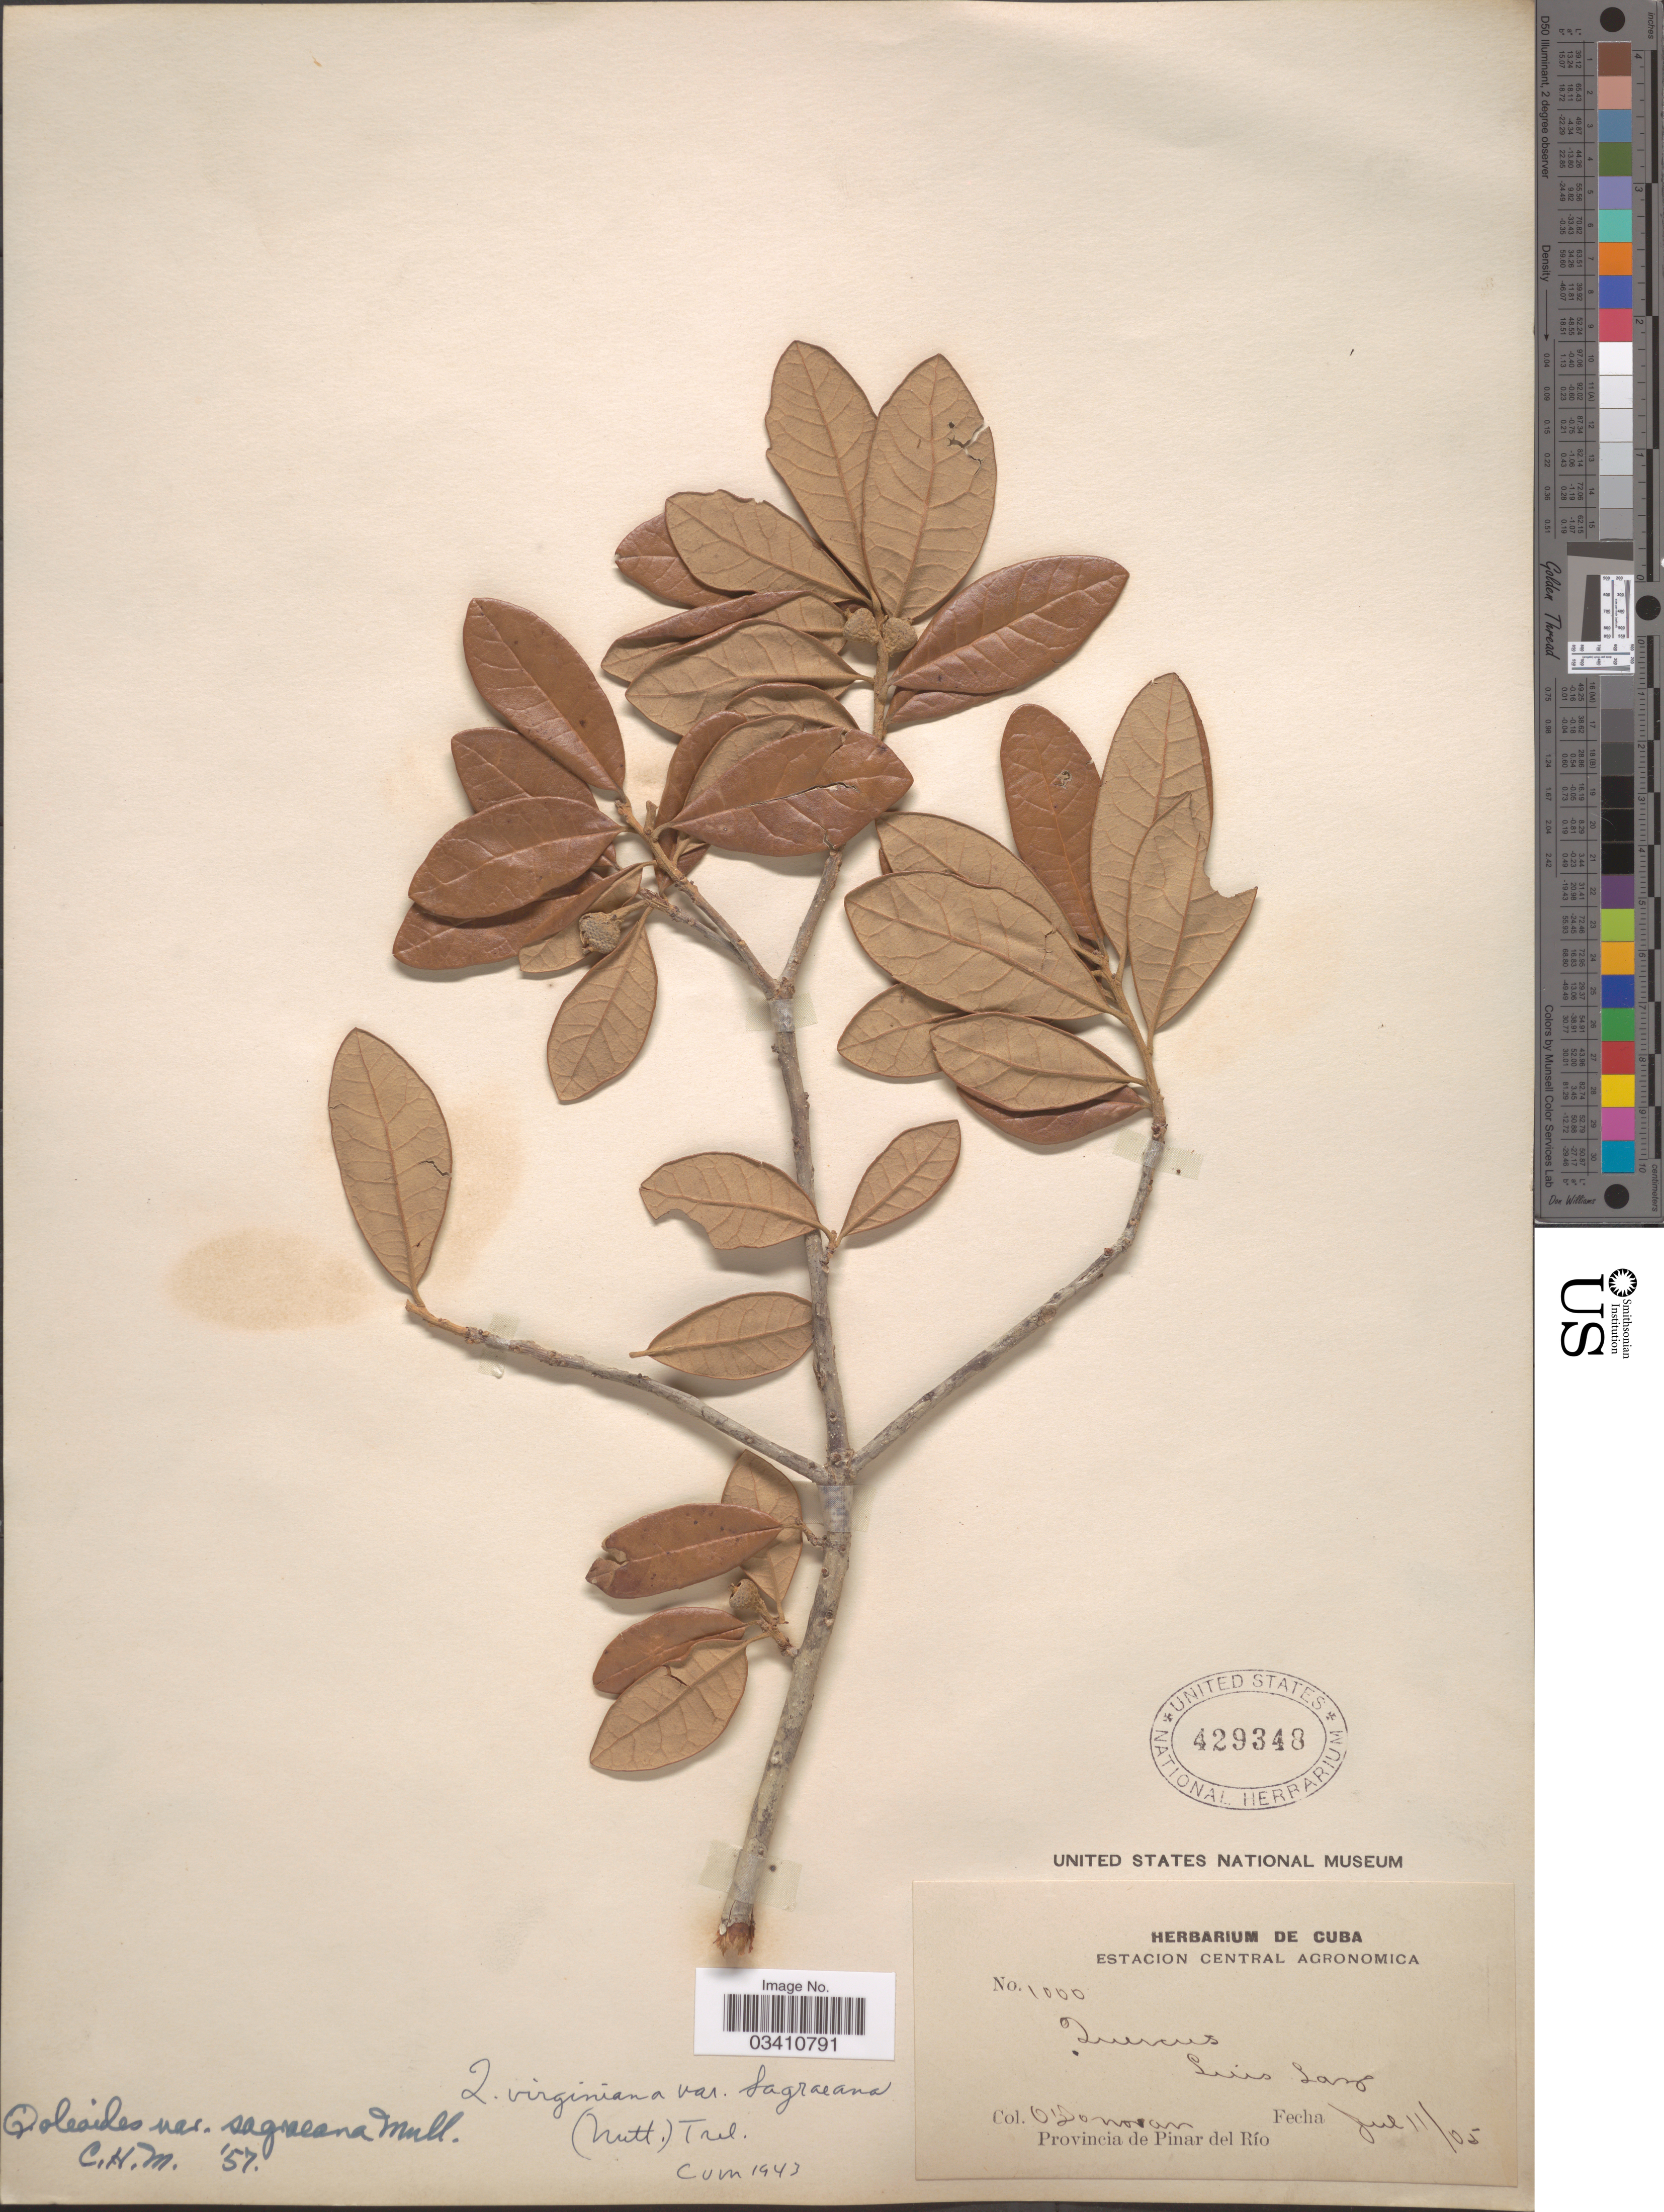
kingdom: Plantae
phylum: Tracheophyta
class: Magnoliopsida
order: Fagales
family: Fagaceae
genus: Quercus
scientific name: Quercus oleoides var. sagraeana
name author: Schltdl. & Cham.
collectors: E. O'Donovan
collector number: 1000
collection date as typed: Transcribed d/m/y: 11/7/5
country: Cuba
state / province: Pinar del Río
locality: Luis Lazo.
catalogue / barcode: US 429348